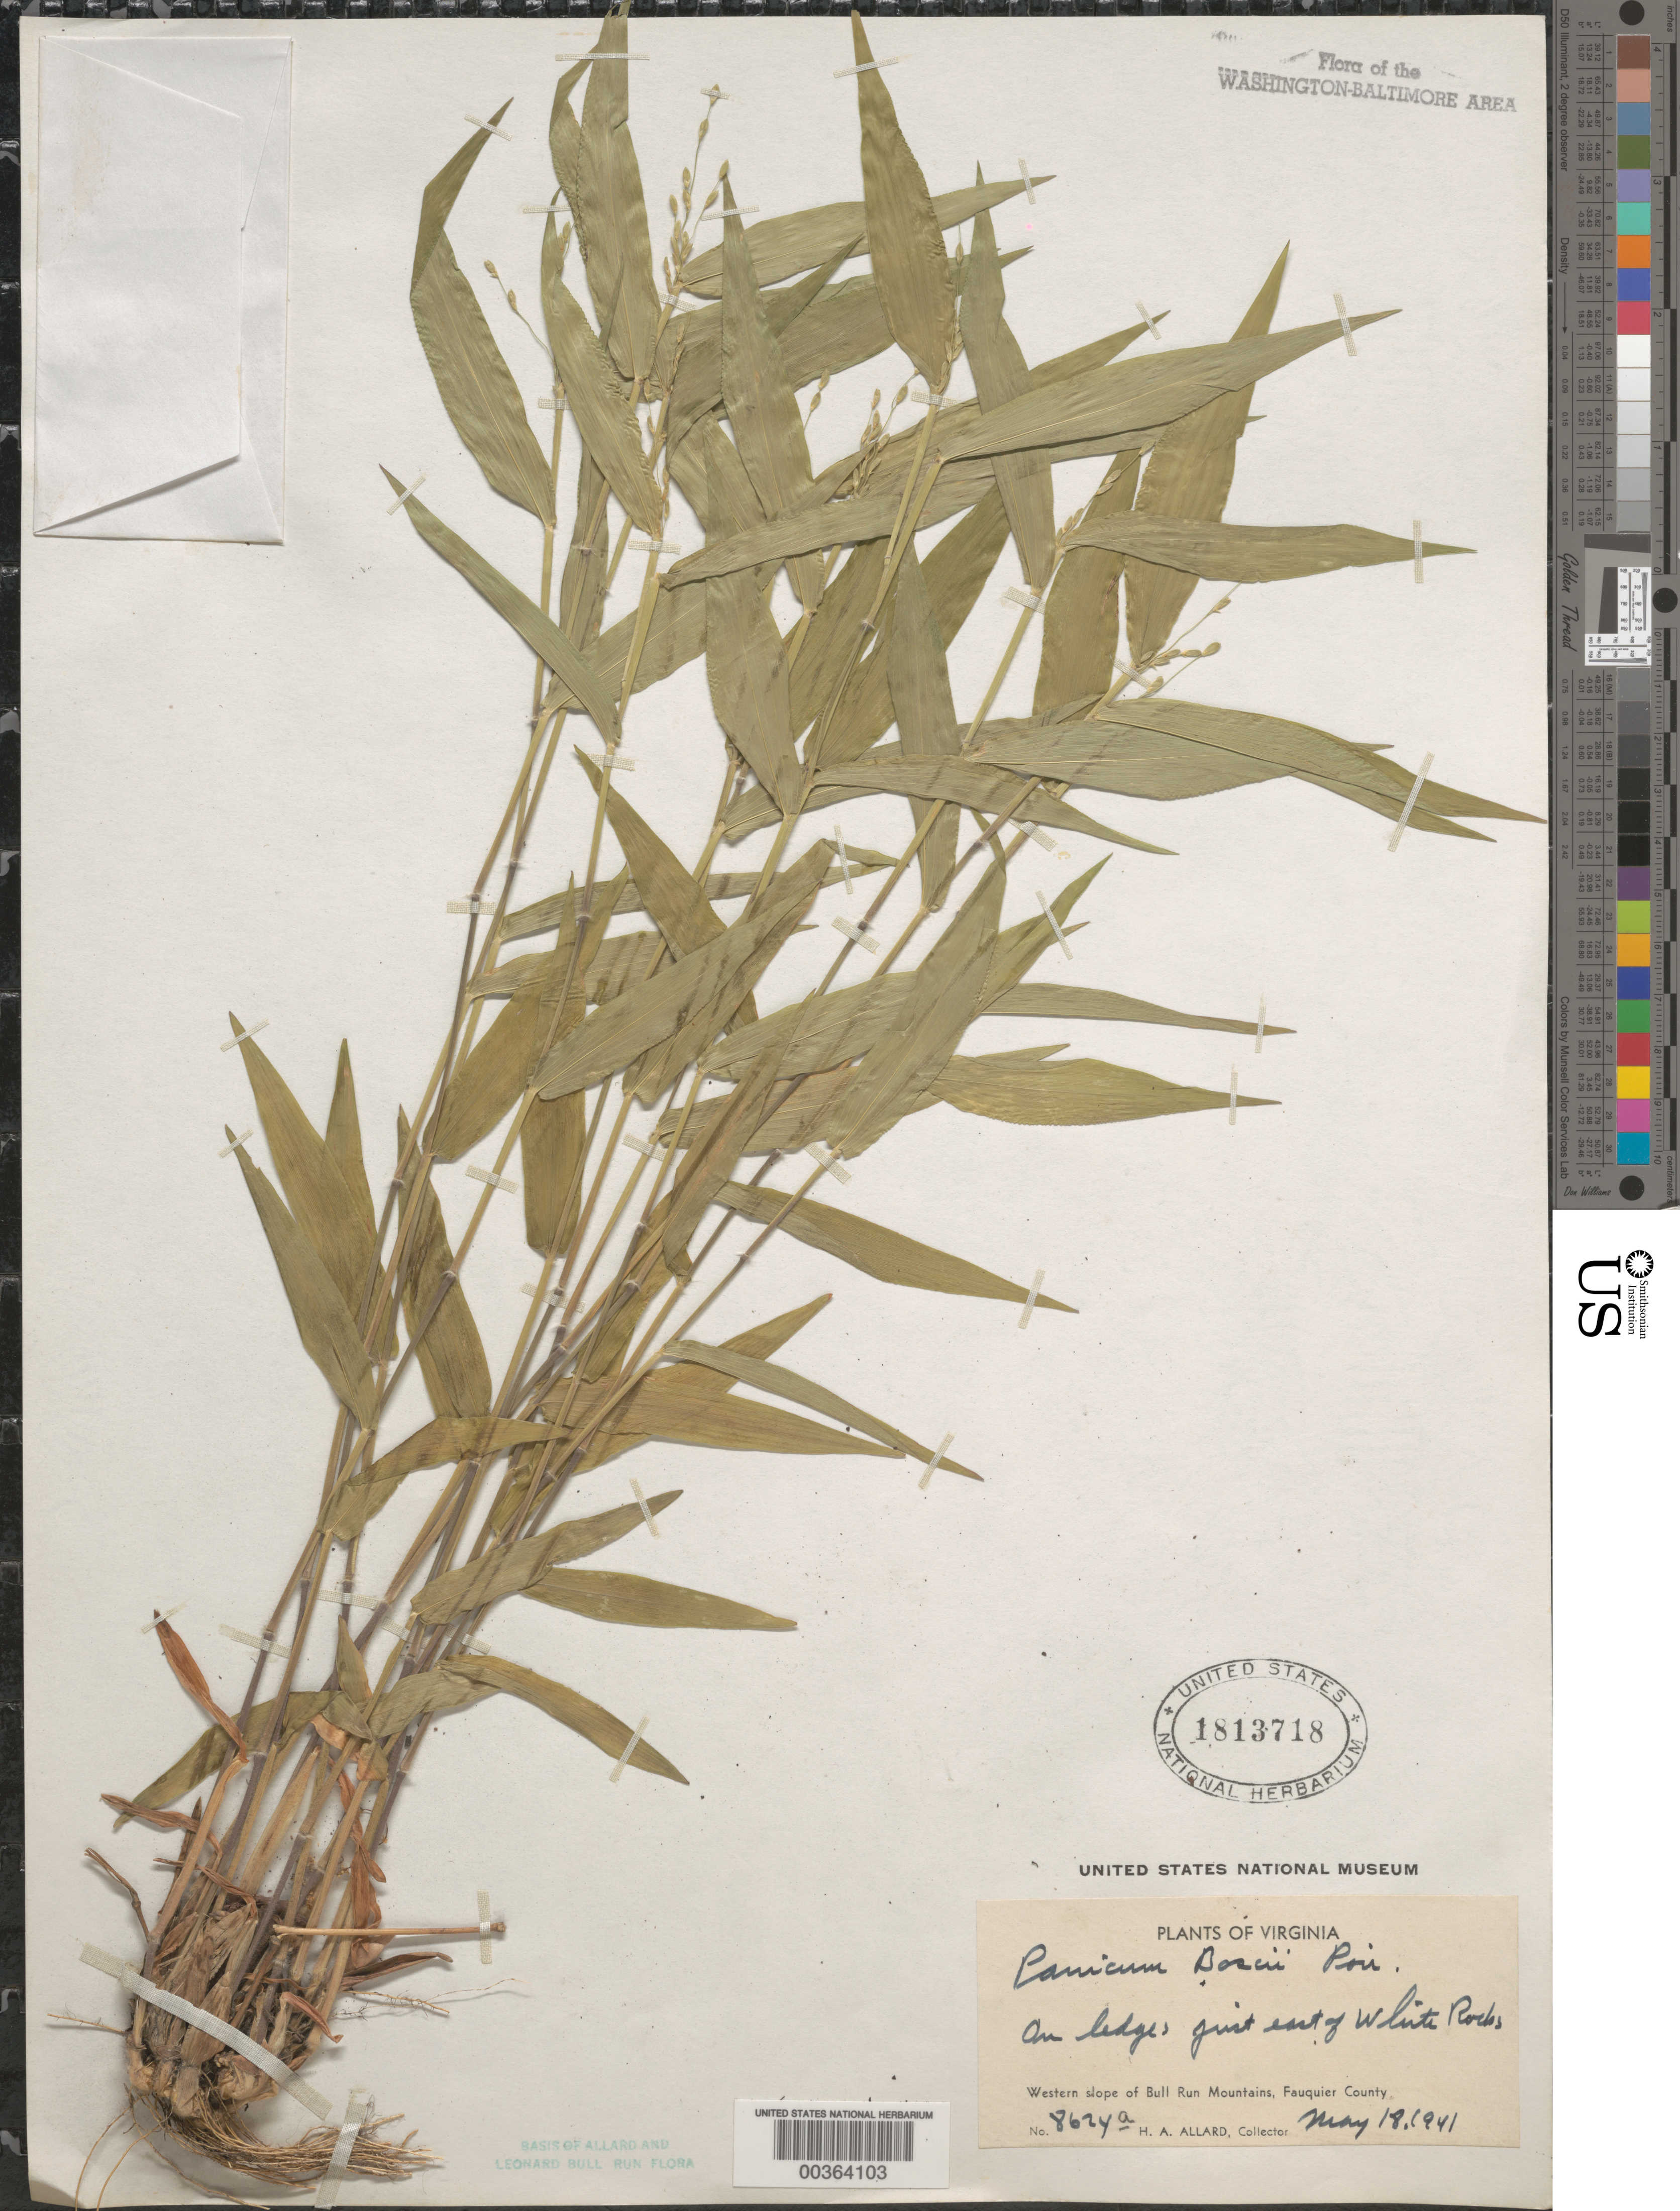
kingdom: Plantae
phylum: Tracheophyta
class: Liliopsida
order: Poales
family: Poaceae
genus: Dichanthelium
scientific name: Dichanthelium boscii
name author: (Poir.) Gould & C.A. Clark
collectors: H. A. Allard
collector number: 8624A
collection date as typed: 18 May 1941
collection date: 1941-05-18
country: United States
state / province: Virginia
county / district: Fauquier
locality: East of White Rocks Bull Run Mts.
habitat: On ledge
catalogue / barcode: US 1813718